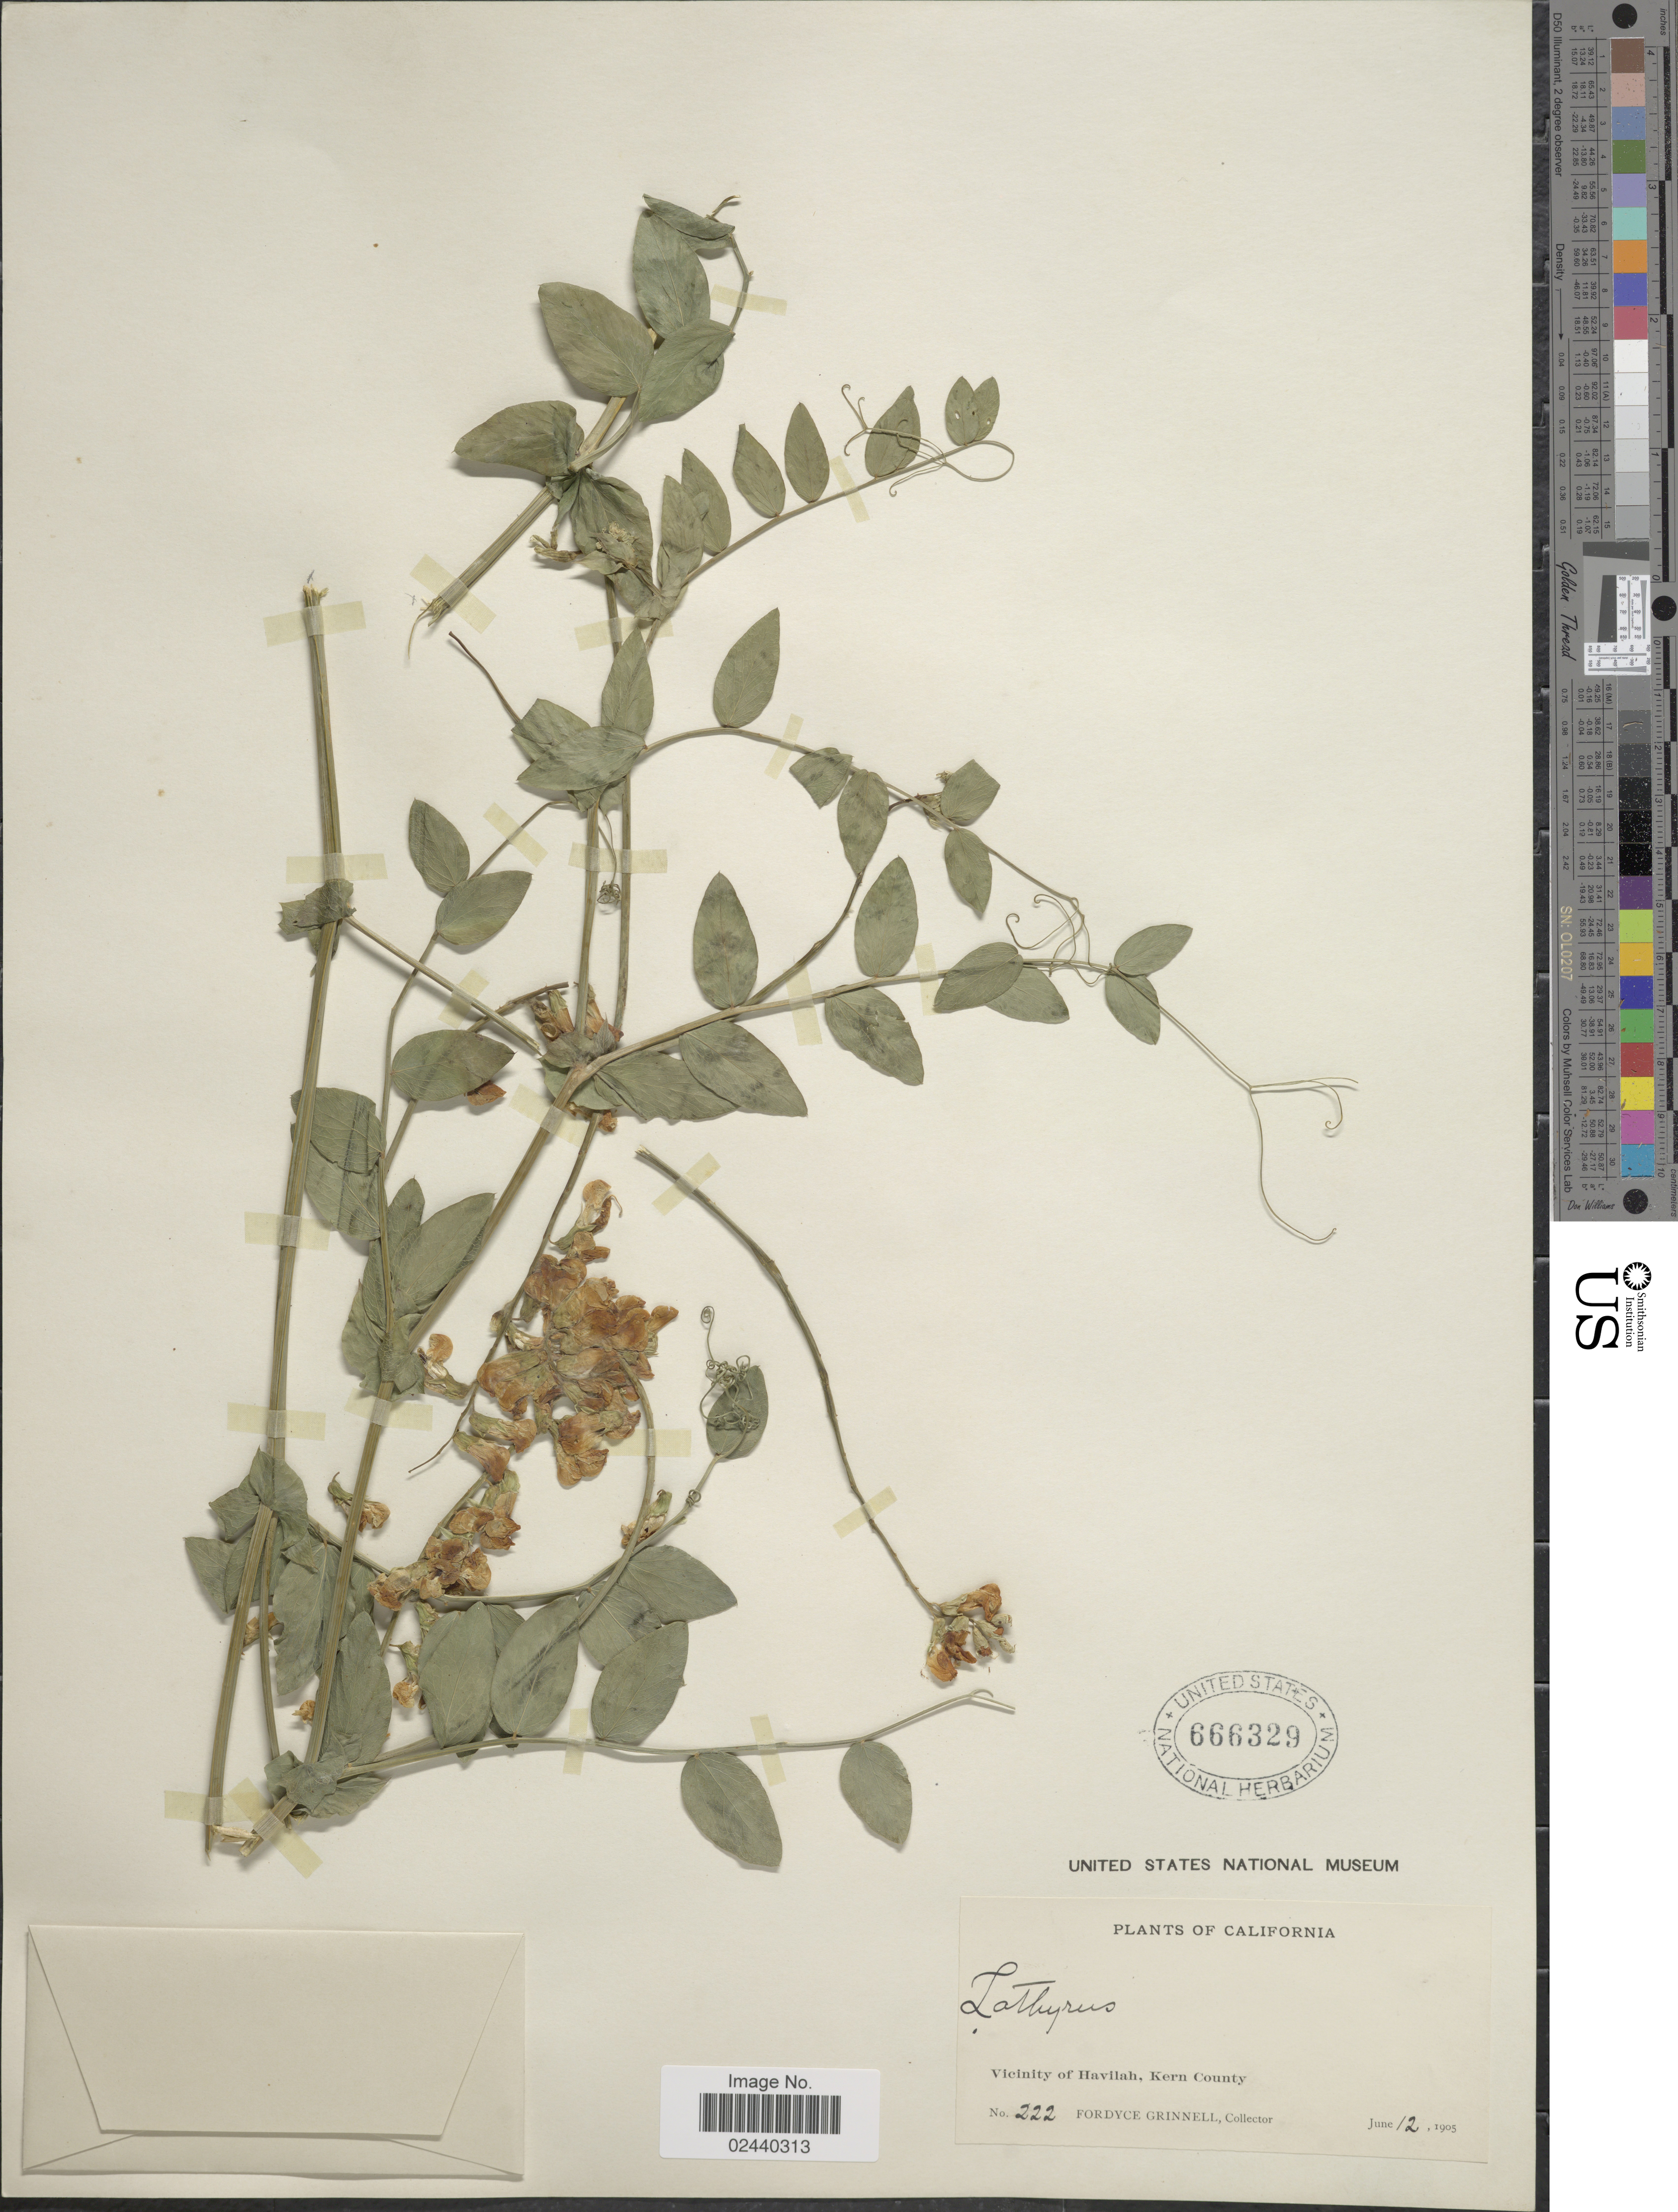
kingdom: Plantae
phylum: Tracheophyta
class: Magnoliopsida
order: Fabales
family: Fabaceae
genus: Lathyrus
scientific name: Lathyrus bolanderi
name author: S. Watson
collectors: F. Grinnell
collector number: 222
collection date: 1905-06-12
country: United States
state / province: California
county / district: Kern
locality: Vicinity of Havilah, Kern County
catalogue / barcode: US 666329